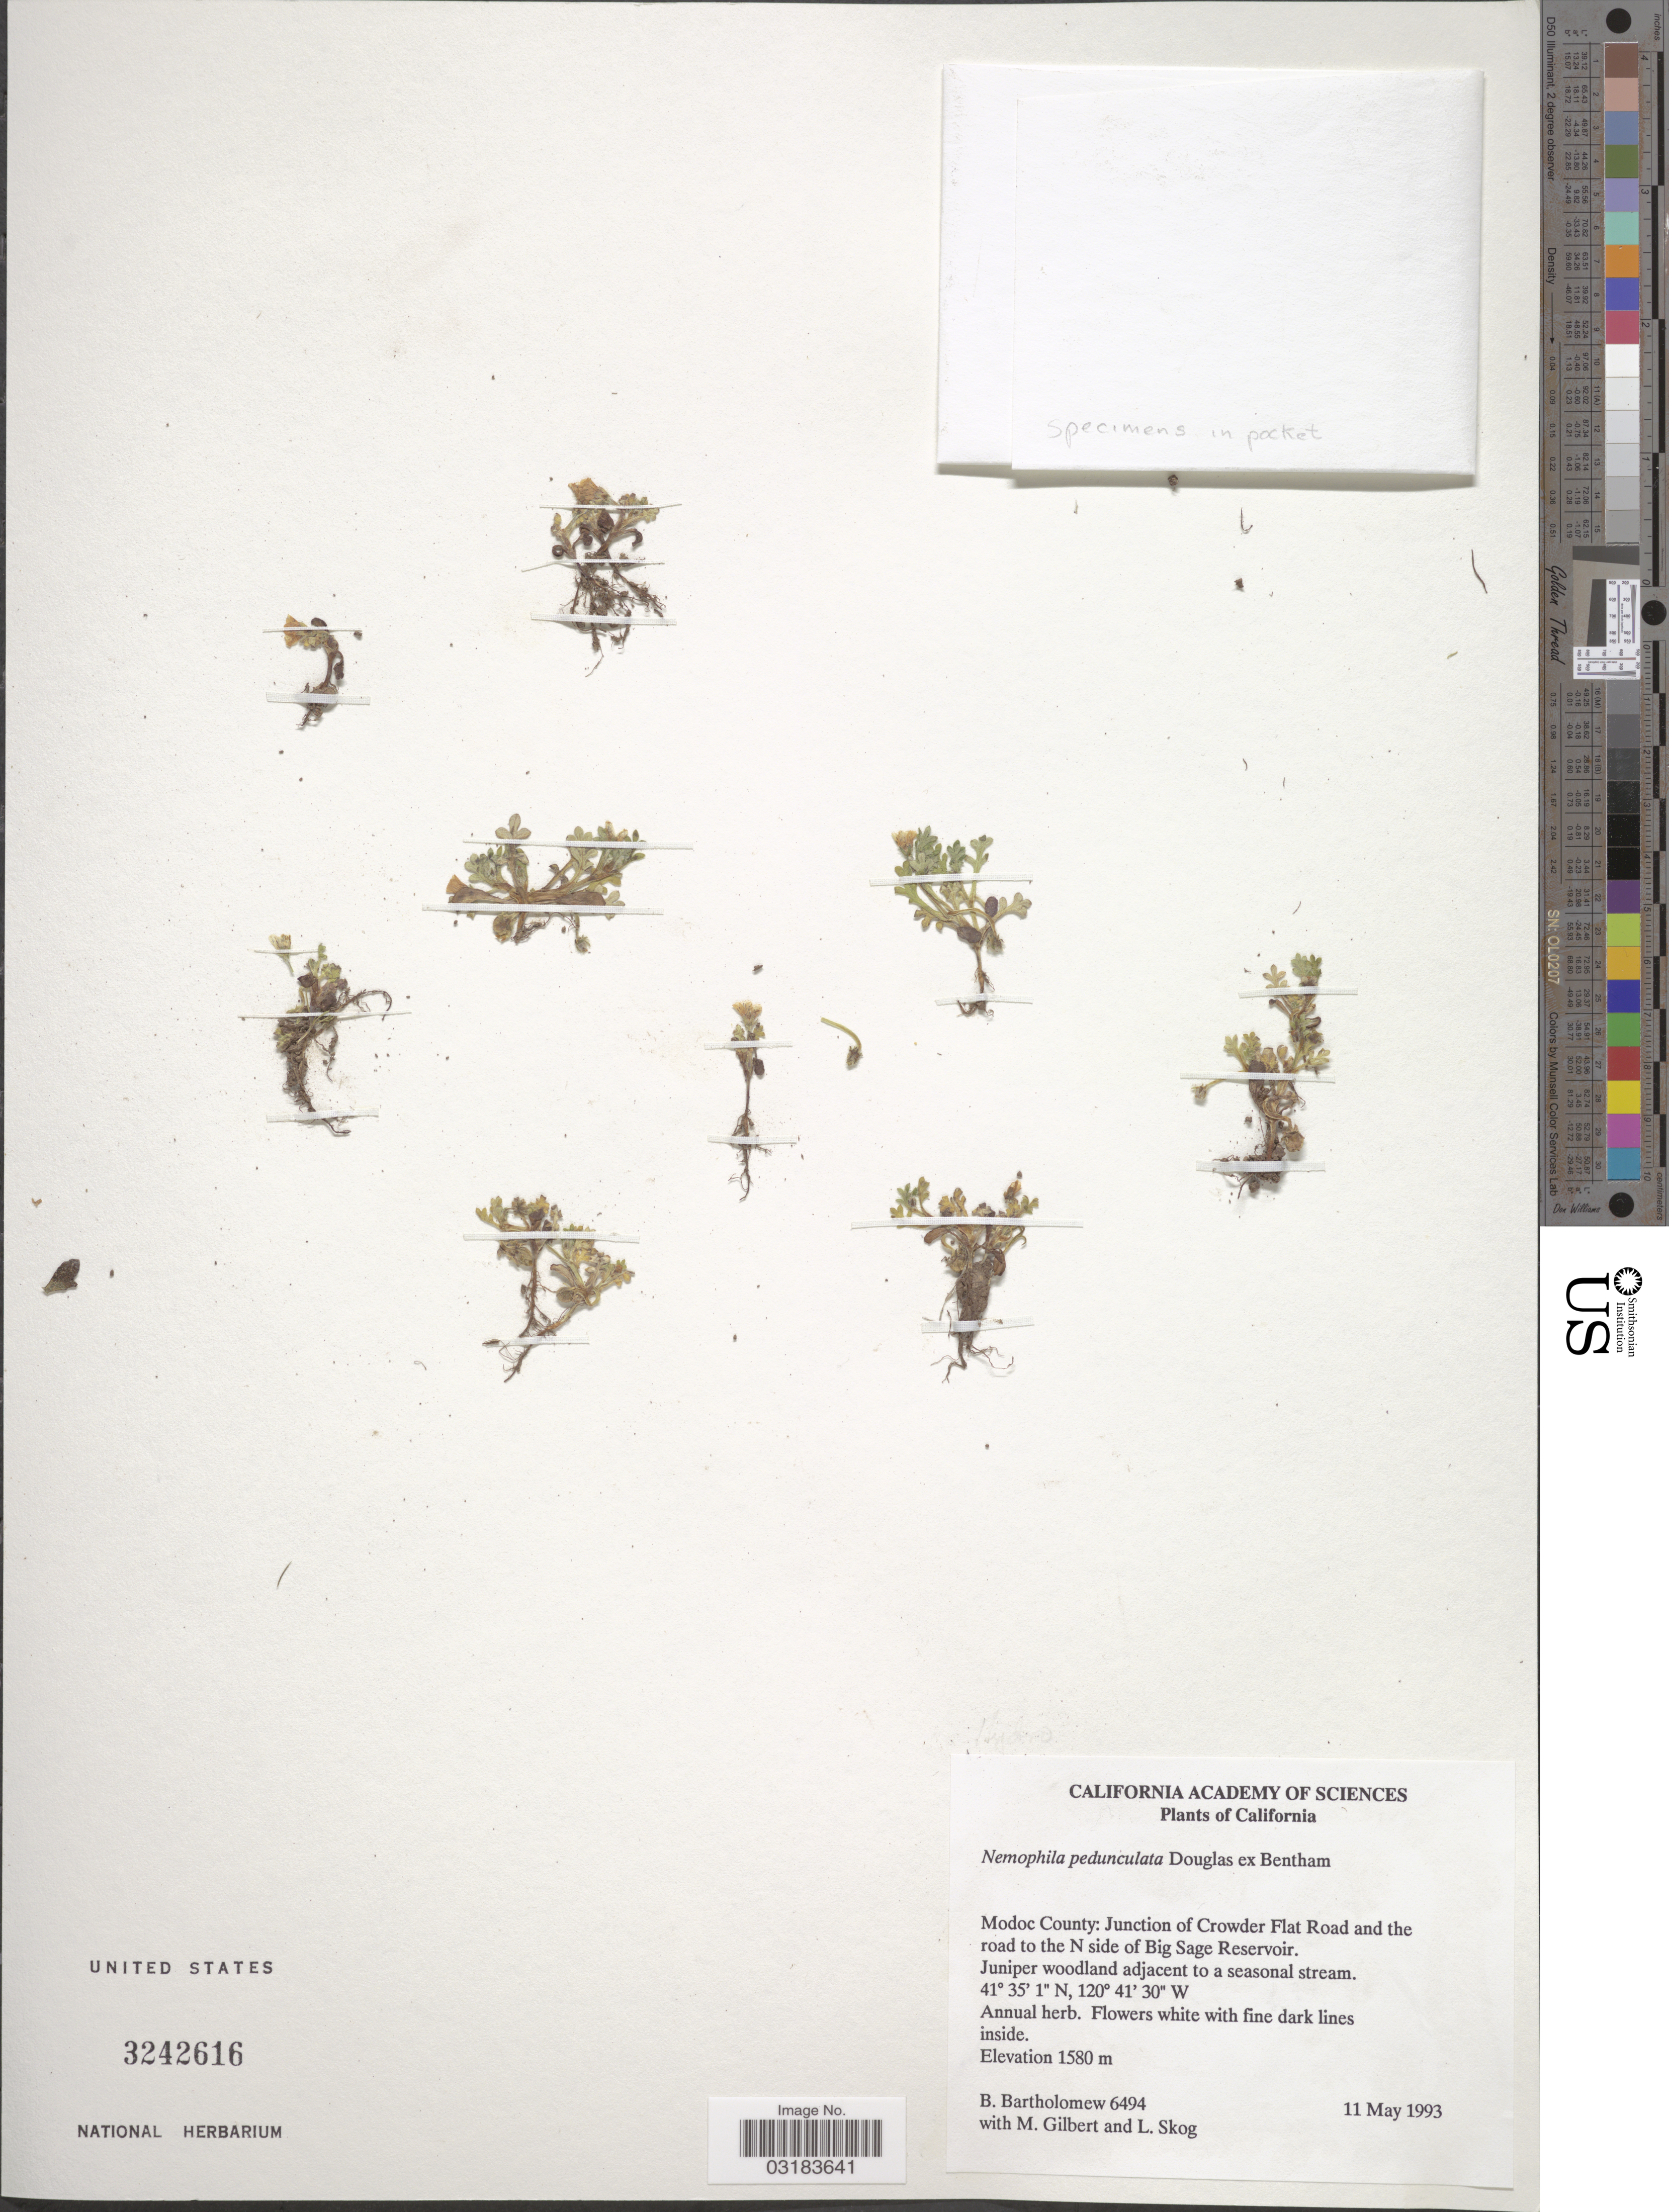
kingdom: Plantae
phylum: Tracheophyta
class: Magnoliopsida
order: Boraginales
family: Hydrophyllaceae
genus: Nemophila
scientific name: Nemophila pedunculata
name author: Douglas ex Benth.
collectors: B. Bartholomew, M. Gilbert & L. E. Skog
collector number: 6494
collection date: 1993-05-11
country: United States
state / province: California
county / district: Modoc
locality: Modoc County: Junction of Crowder Flat Road and the road to the N side of Big Sage Reservoir.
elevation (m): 1580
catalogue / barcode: US 3242616